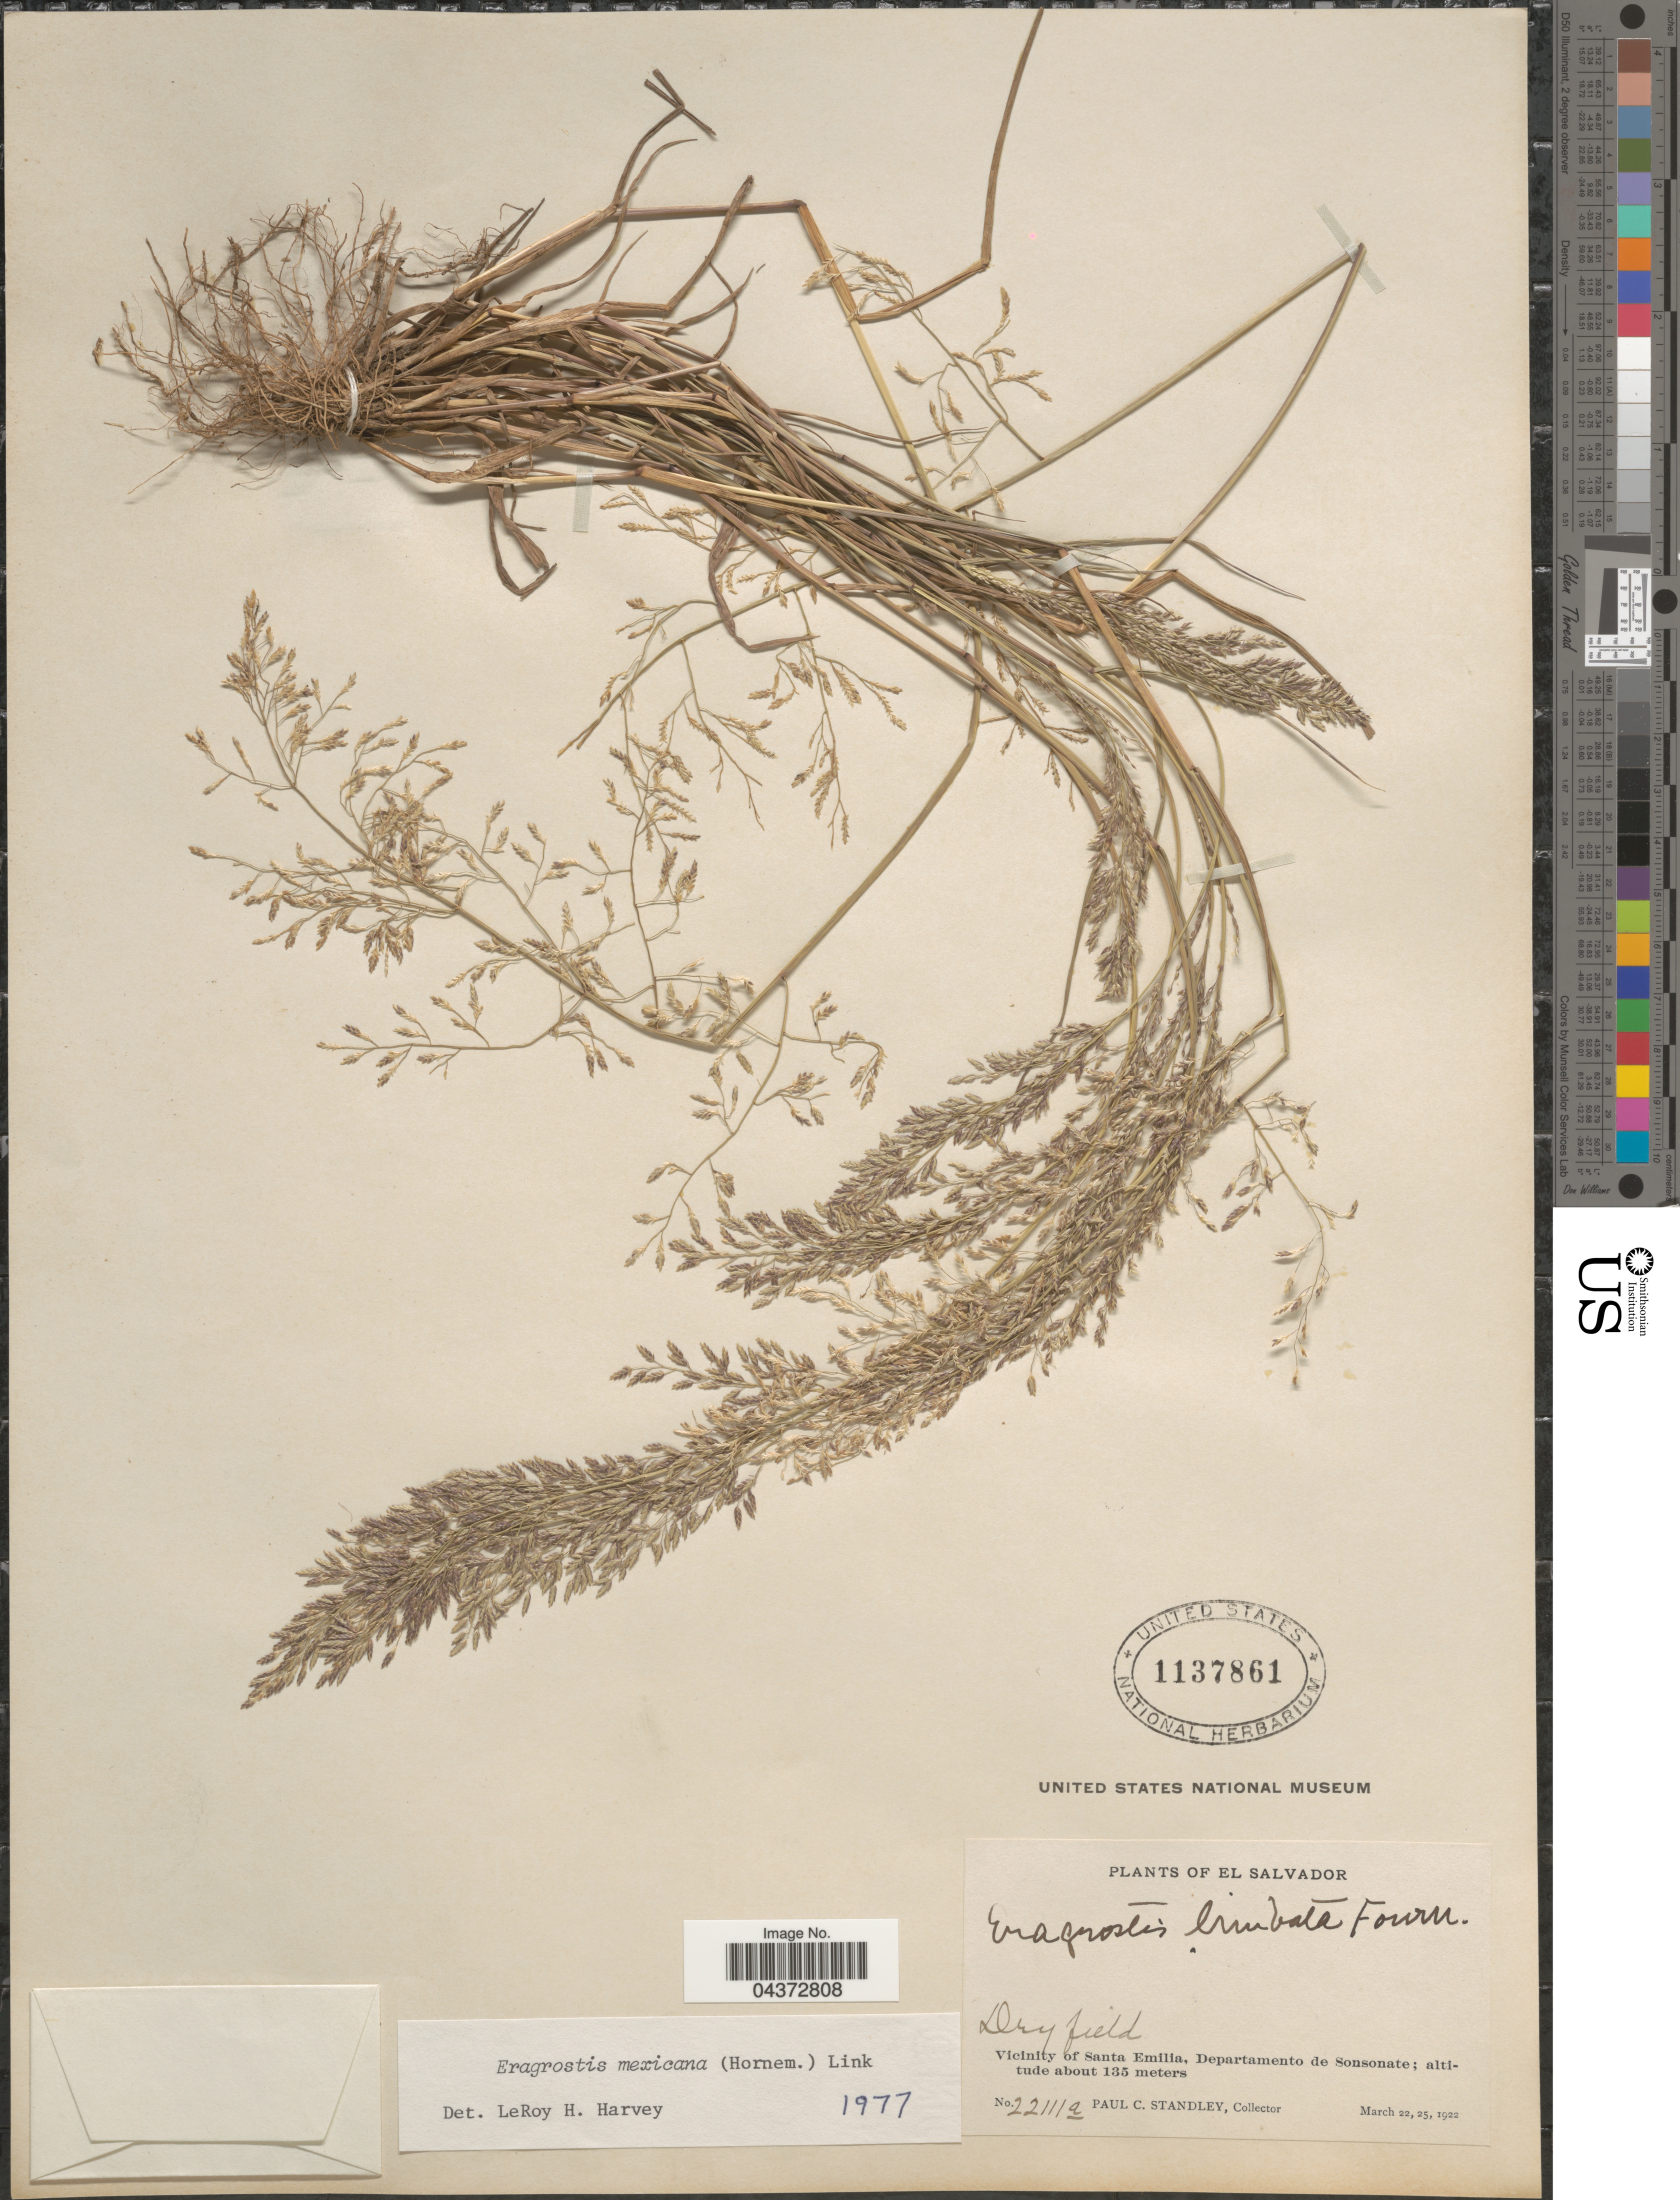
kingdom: Plantae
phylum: Tracheophyta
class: Liliopsida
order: Poales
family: Poaceae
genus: Eragrostis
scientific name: Eragrostis mexicana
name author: (Hornem.) Link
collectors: P. C. Standley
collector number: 22111a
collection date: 1922-03-22/1922-03-25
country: El Salvador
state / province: Sonsonate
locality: Vicinity of Santa Emilia, Departamento de Sonsonate.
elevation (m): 135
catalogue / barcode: US 1137861